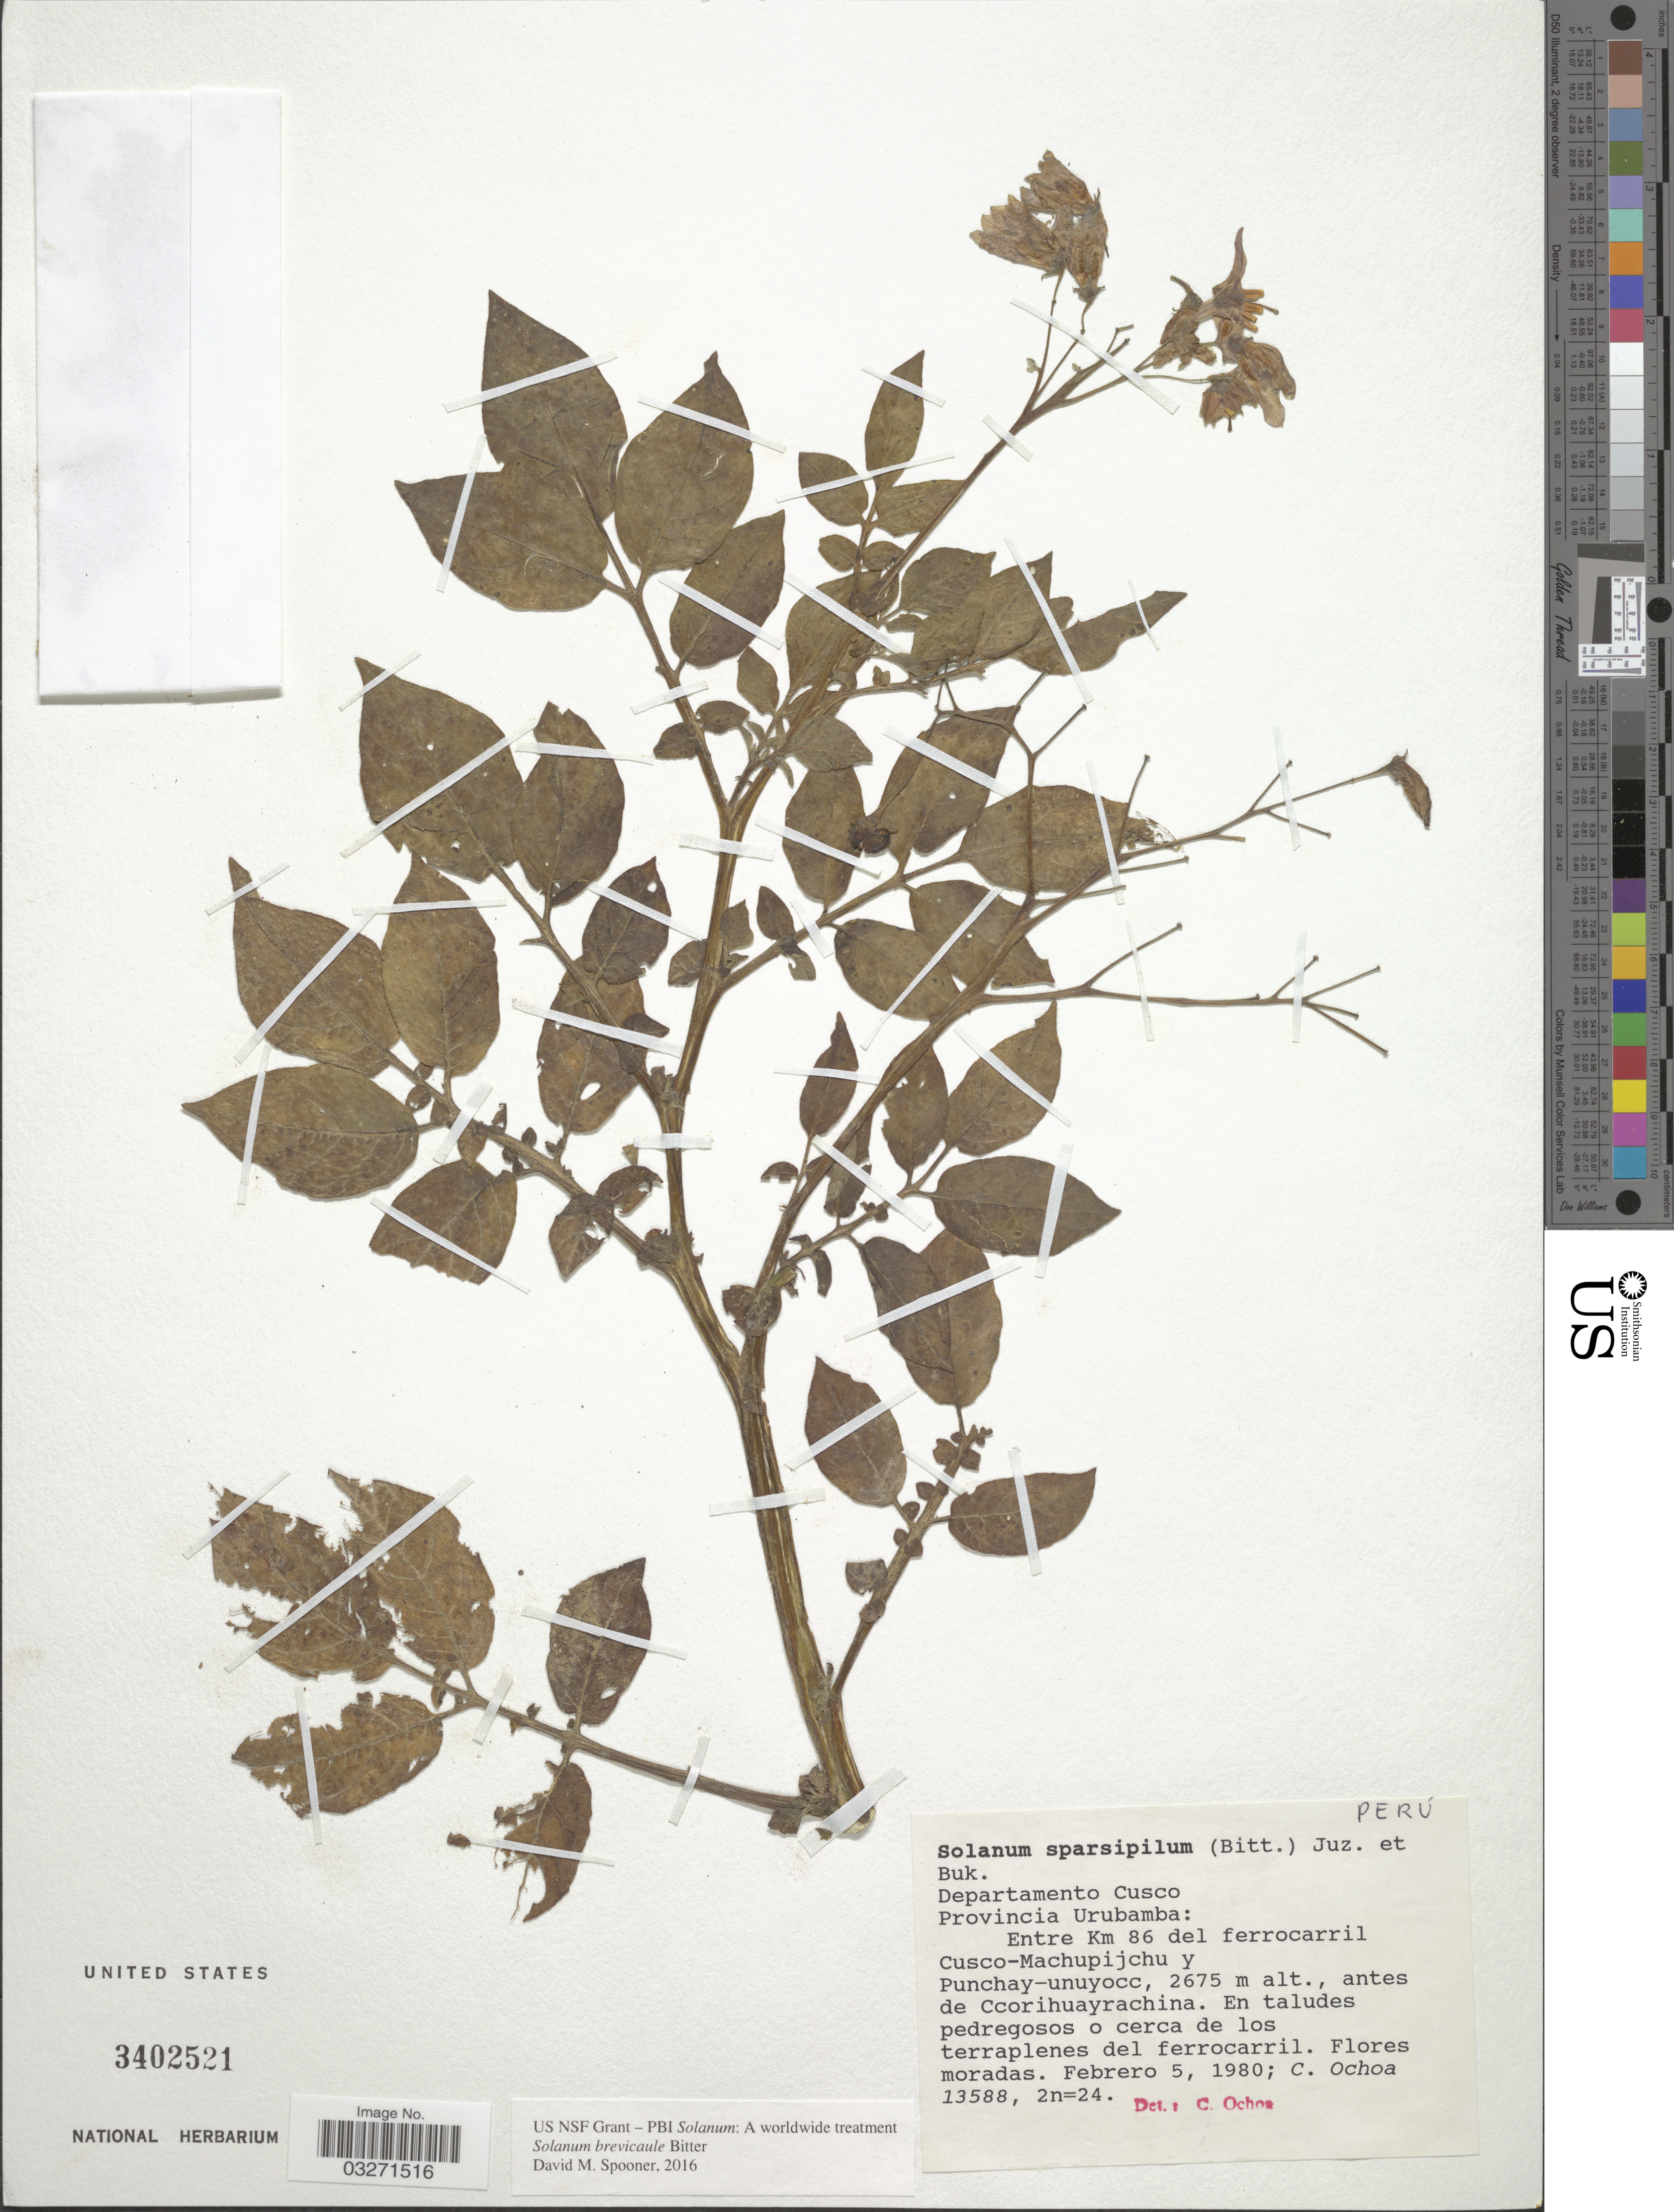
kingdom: Plantae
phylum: Tracheophyta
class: Magnoliopsida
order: Solanales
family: Solanaceae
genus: Solanum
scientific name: Solanum brevicaule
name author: Bitter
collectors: C. Ochoa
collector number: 13588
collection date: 1980-02-05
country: Peru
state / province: Cusco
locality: Departamento Cusco. Provincia Urubamba: Entre Km 86 del ferrocarril Cusco-Machupijchu y Punchay-unuyocc, antes de Ccorihuayrachina.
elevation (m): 2675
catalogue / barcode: US 3402521